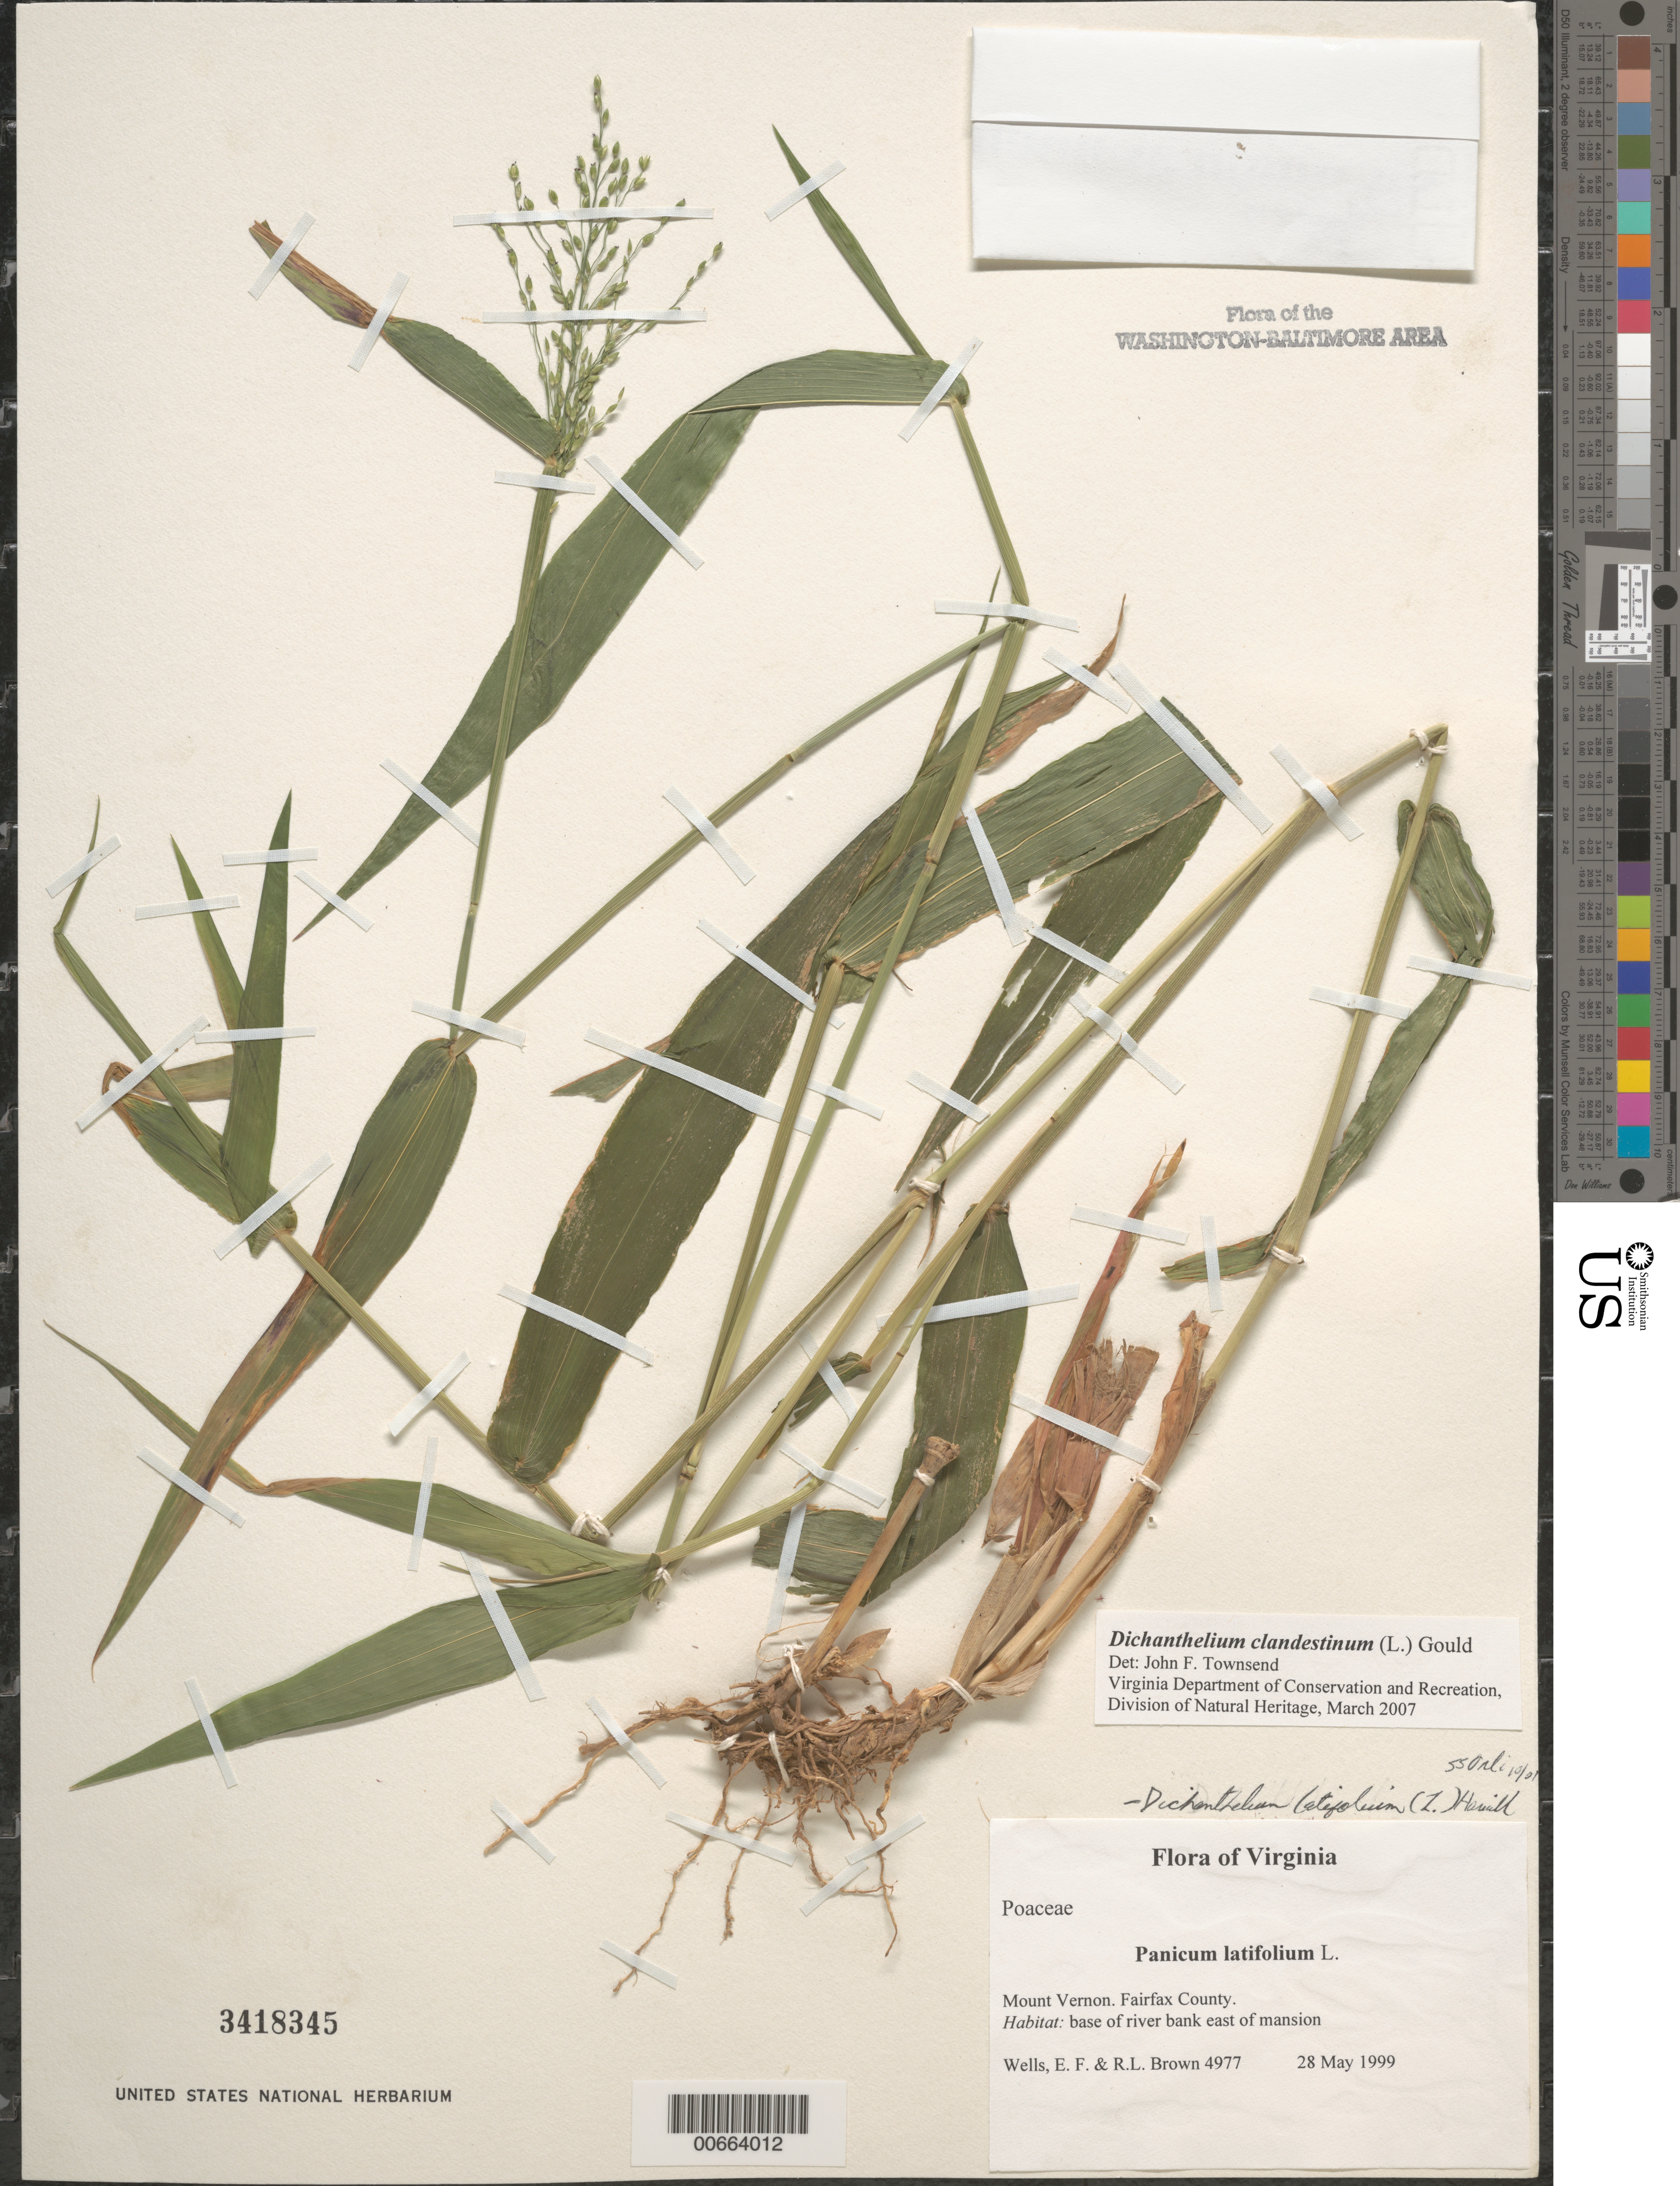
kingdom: Plantae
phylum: Tracheophyta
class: Liliopsida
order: Poales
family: Poaceae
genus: Dichanthelium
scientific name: Dichanthelium clandestinum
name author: (L.) Gould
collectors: E. F. Wells & R. L. Brown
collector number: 4977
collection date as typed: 28 May 1999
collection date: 1999-05-28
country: United States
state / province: Virginia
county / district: Fairfax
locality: Mount Vernon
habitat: base of river bank east of mansion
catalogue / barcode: US 3418345